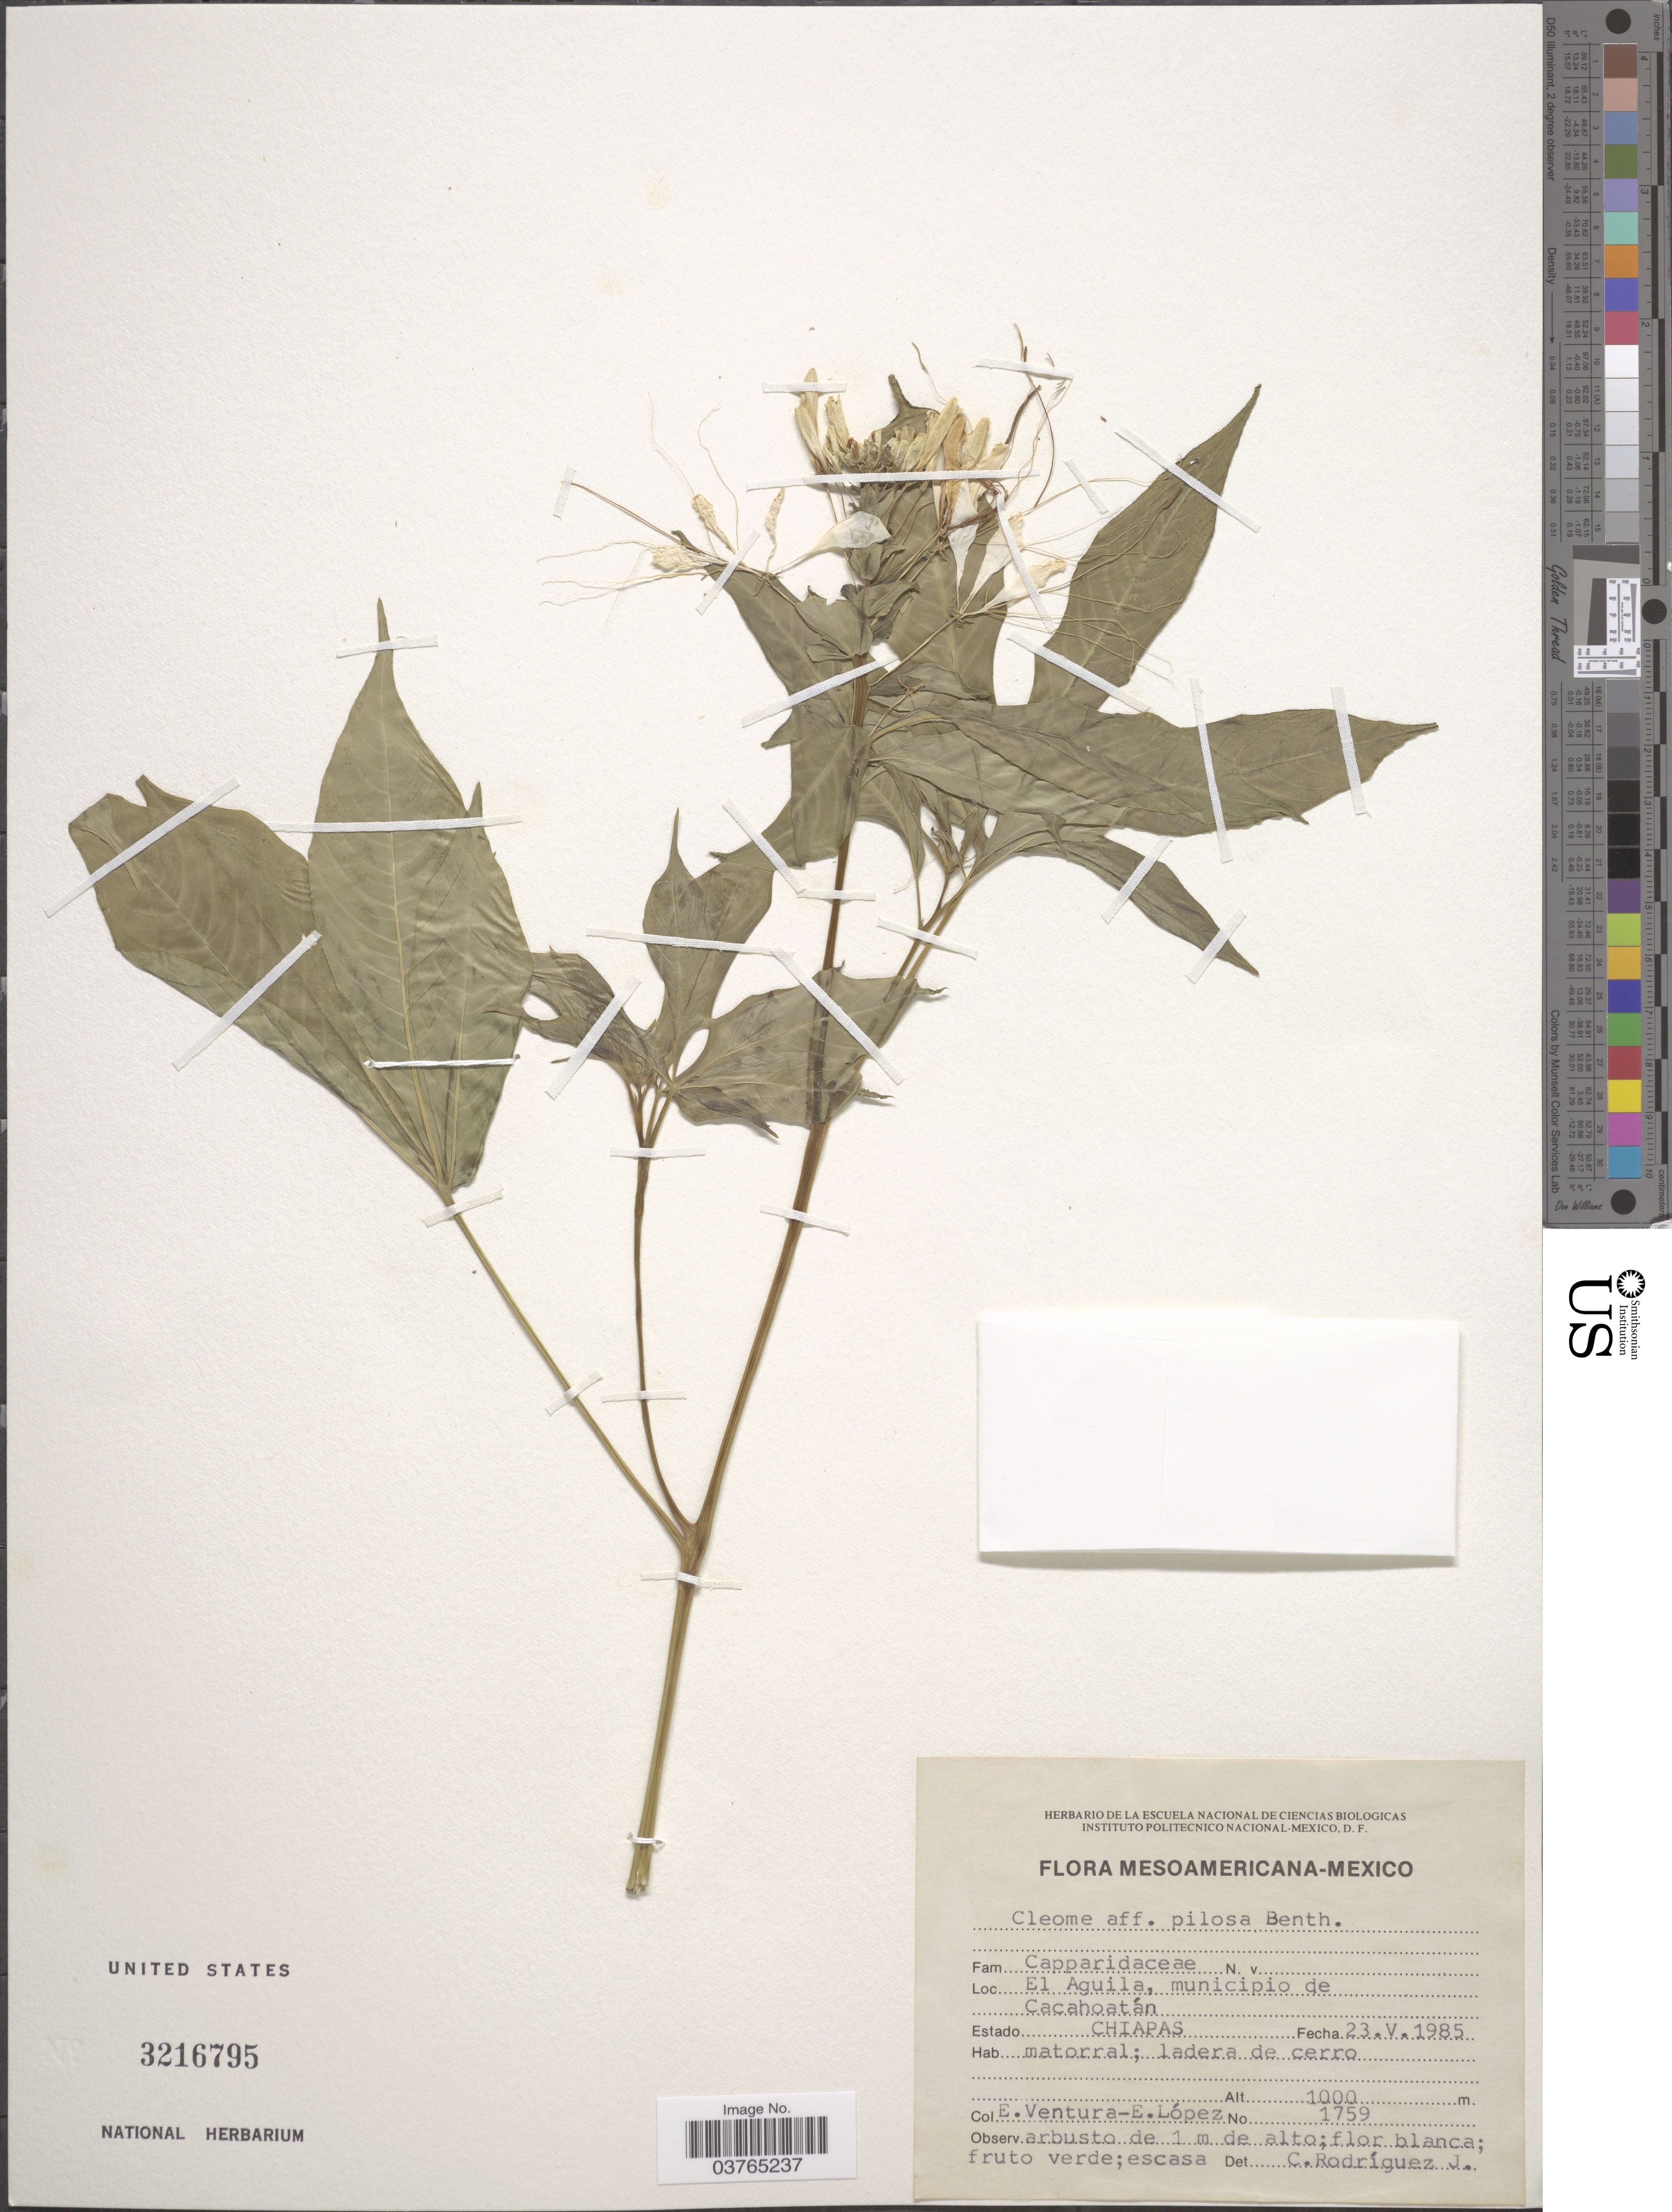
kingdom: Plantae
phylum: Tracheophyta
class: Magnoliopsida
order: Brassicales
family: Cleomaceae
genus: Cleoserrata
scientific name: Cleoserrata speciosa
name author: (Raf.) Iltis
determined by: Strong, Mark T., (BOT), Smithsonian Institution - National Museum of Natural History (UNITED STATES)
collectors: E. Ventura & E. López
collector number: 1759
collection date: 1985-05-23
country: Mexico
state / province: Chiapas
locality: Mesoamericana-Mexico. El Aguila, municipio de Cacahoatán. Estado Chiapas.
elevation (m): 1000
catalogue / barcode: US 3216795